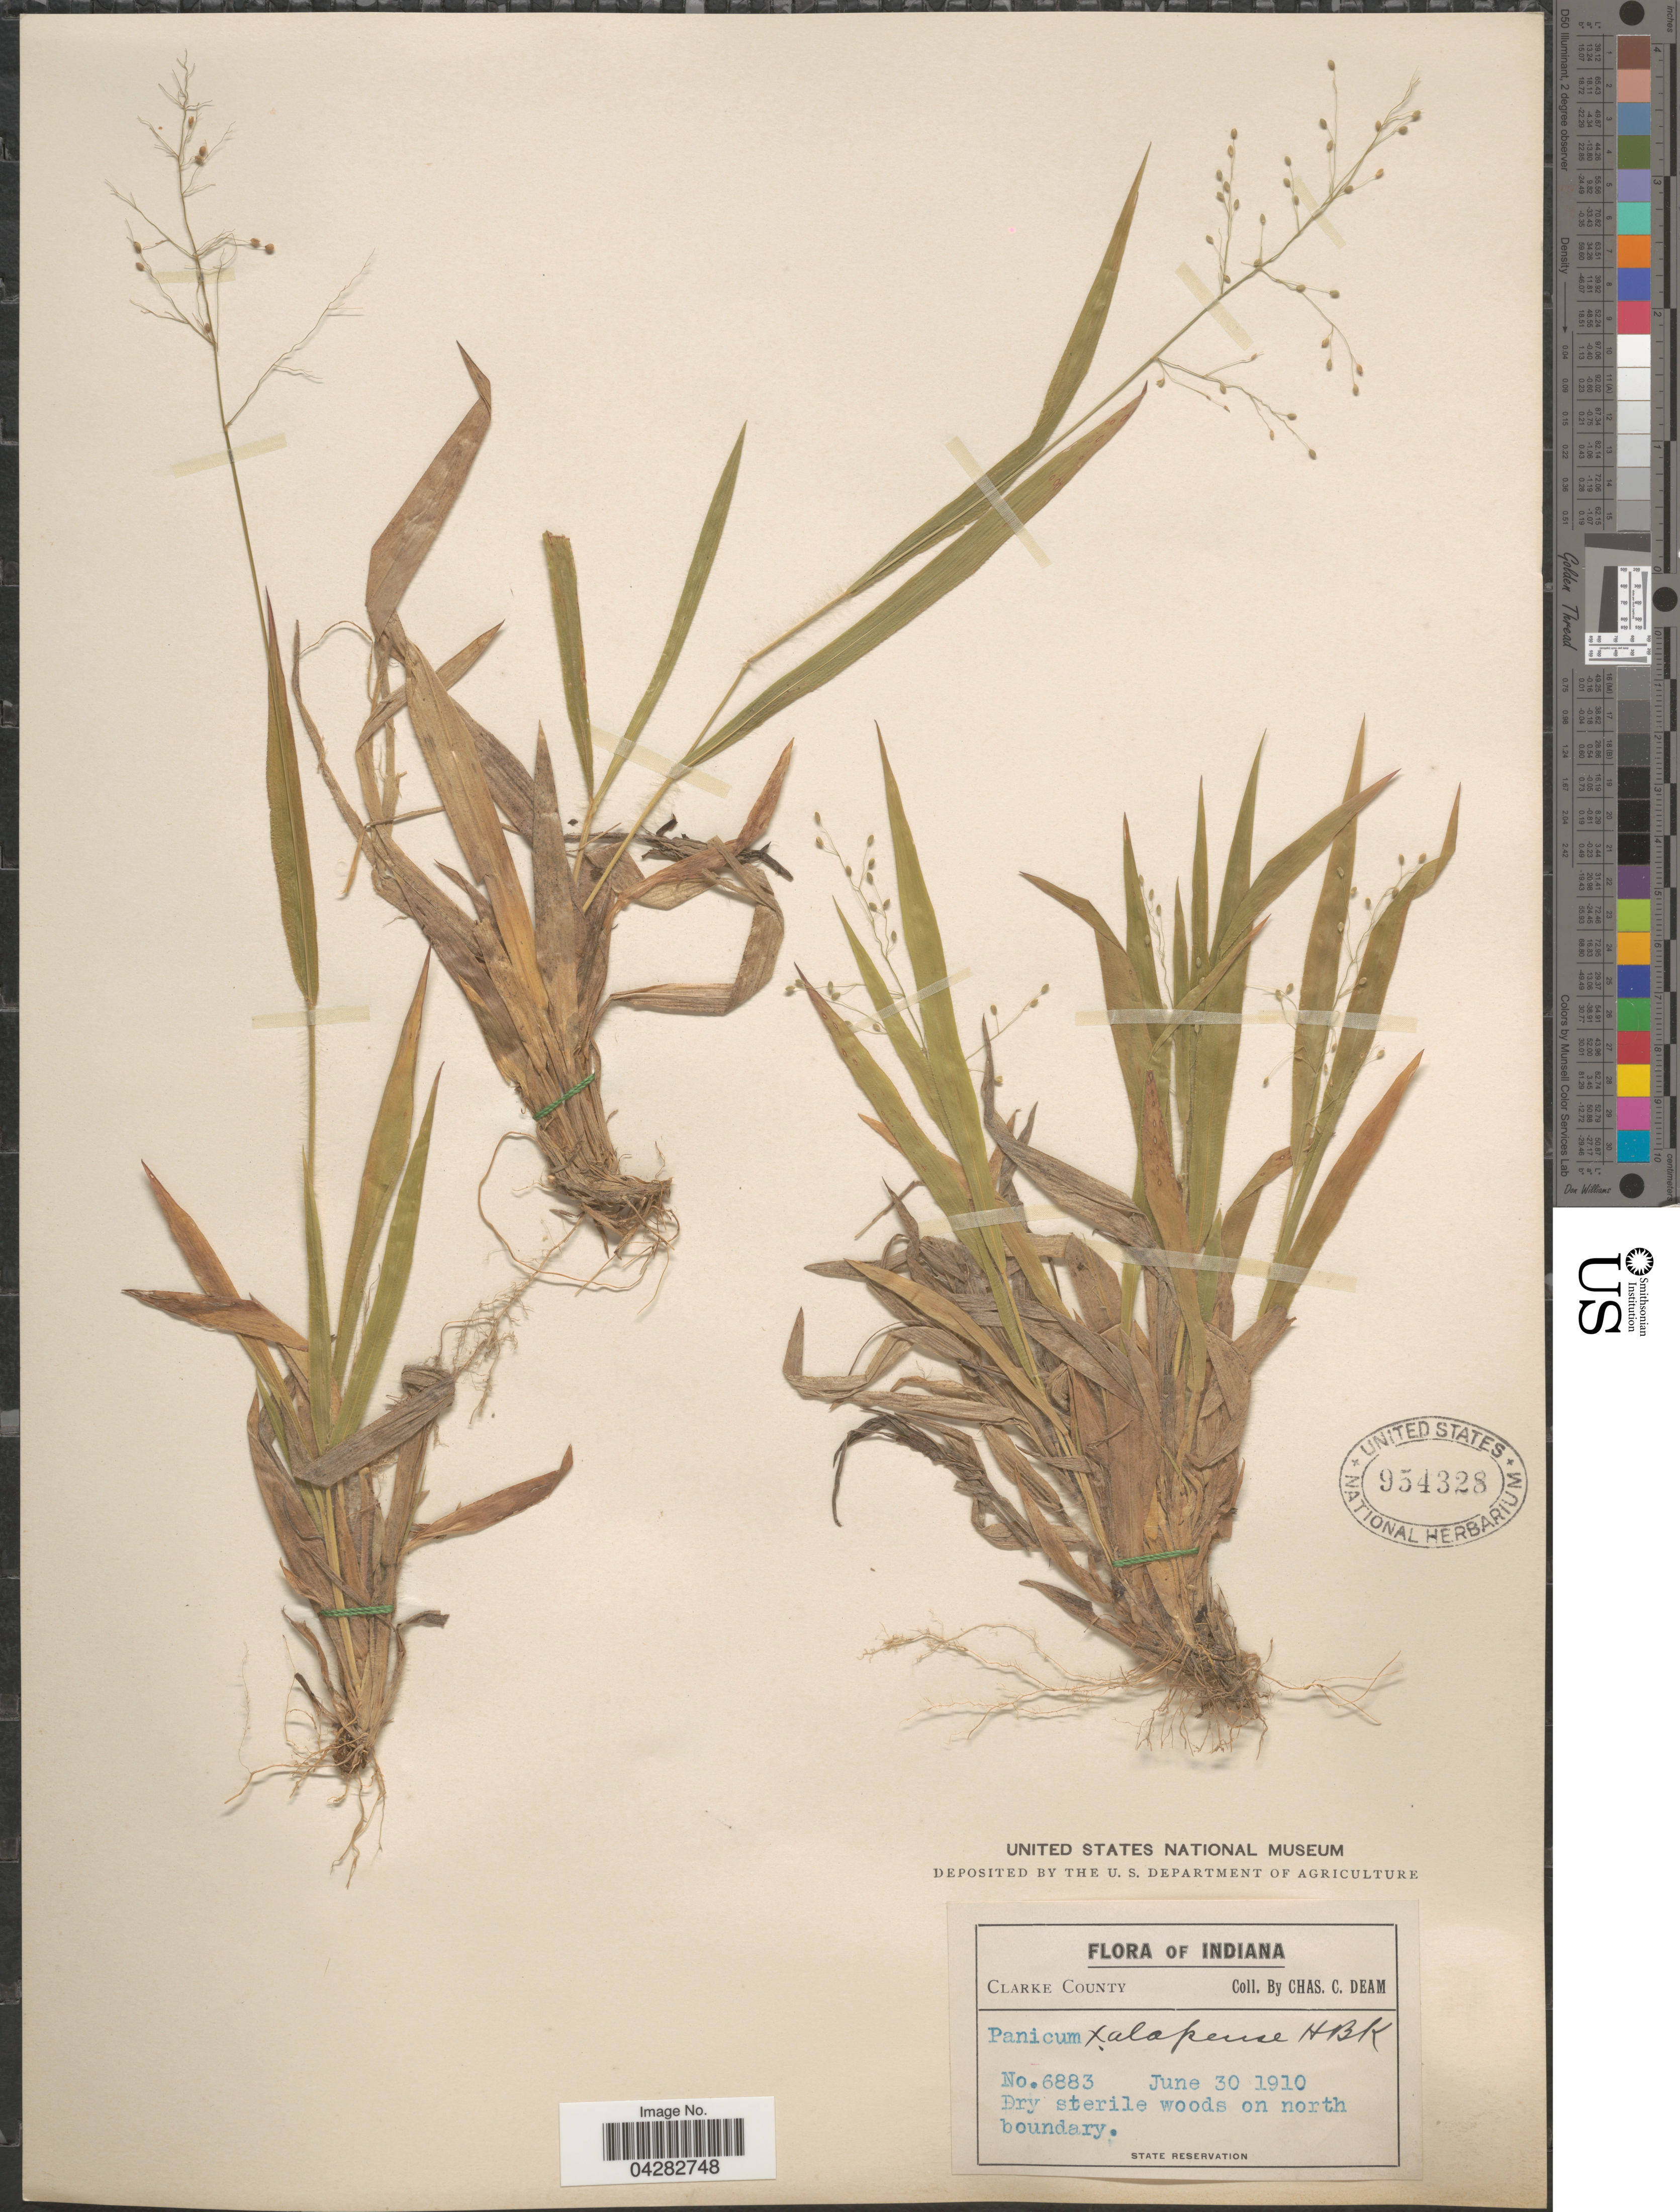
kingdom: Plantae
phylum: Tracheophyta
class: Liliopsida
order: Poales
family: Poaceae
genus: Dichanthelium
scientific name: Dichanthelium laxiflorum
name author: (Lam.) Gould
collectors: C. C. Deam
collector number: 6883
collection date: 1910-06-30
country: United States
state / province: Indiana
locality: Clarke County. Dry sterile woods on north boundary. State Reservation.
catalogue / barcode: US 954328